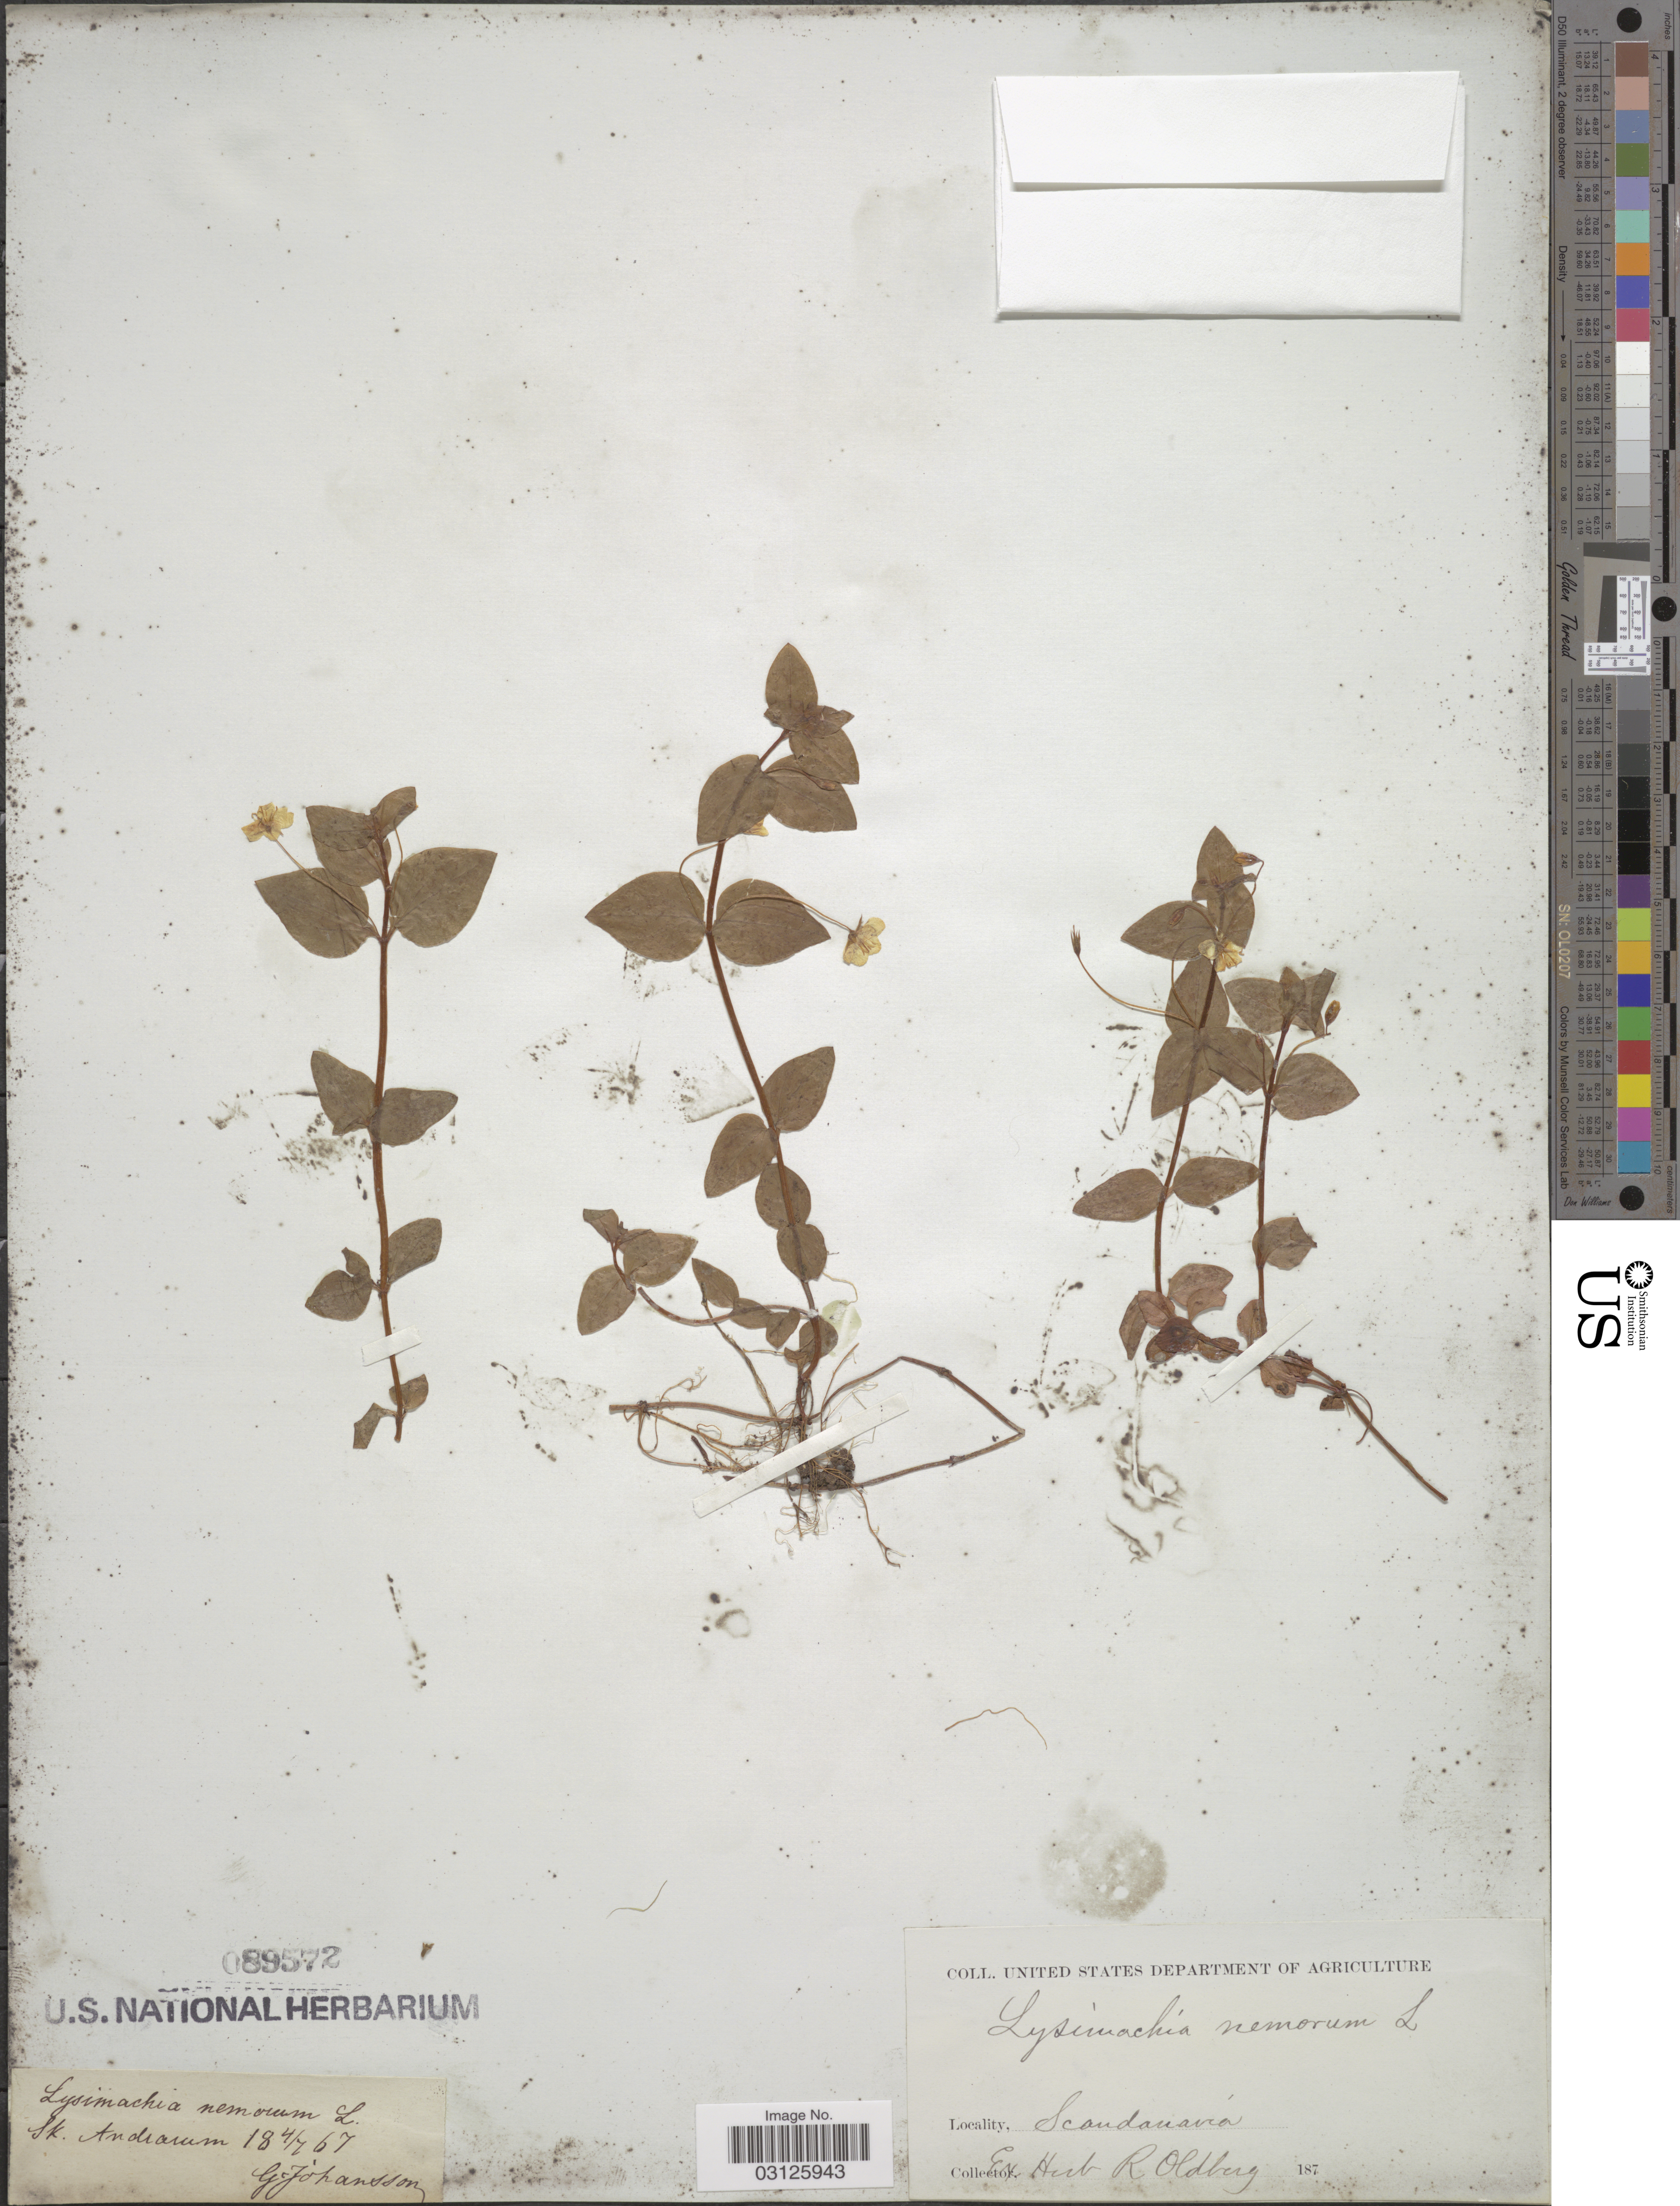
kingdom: Plantae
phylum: Tracheophyta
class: Magnoliopsida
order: Ericales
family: Primulaceae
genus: Lysimachia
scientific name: Lysimachia nemorum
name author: L.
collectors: G. Johansson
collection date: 1867-07-04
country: Sweden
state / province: Skåne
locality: Scandinavia. Sk. Andrarum.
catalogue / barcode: US 89572